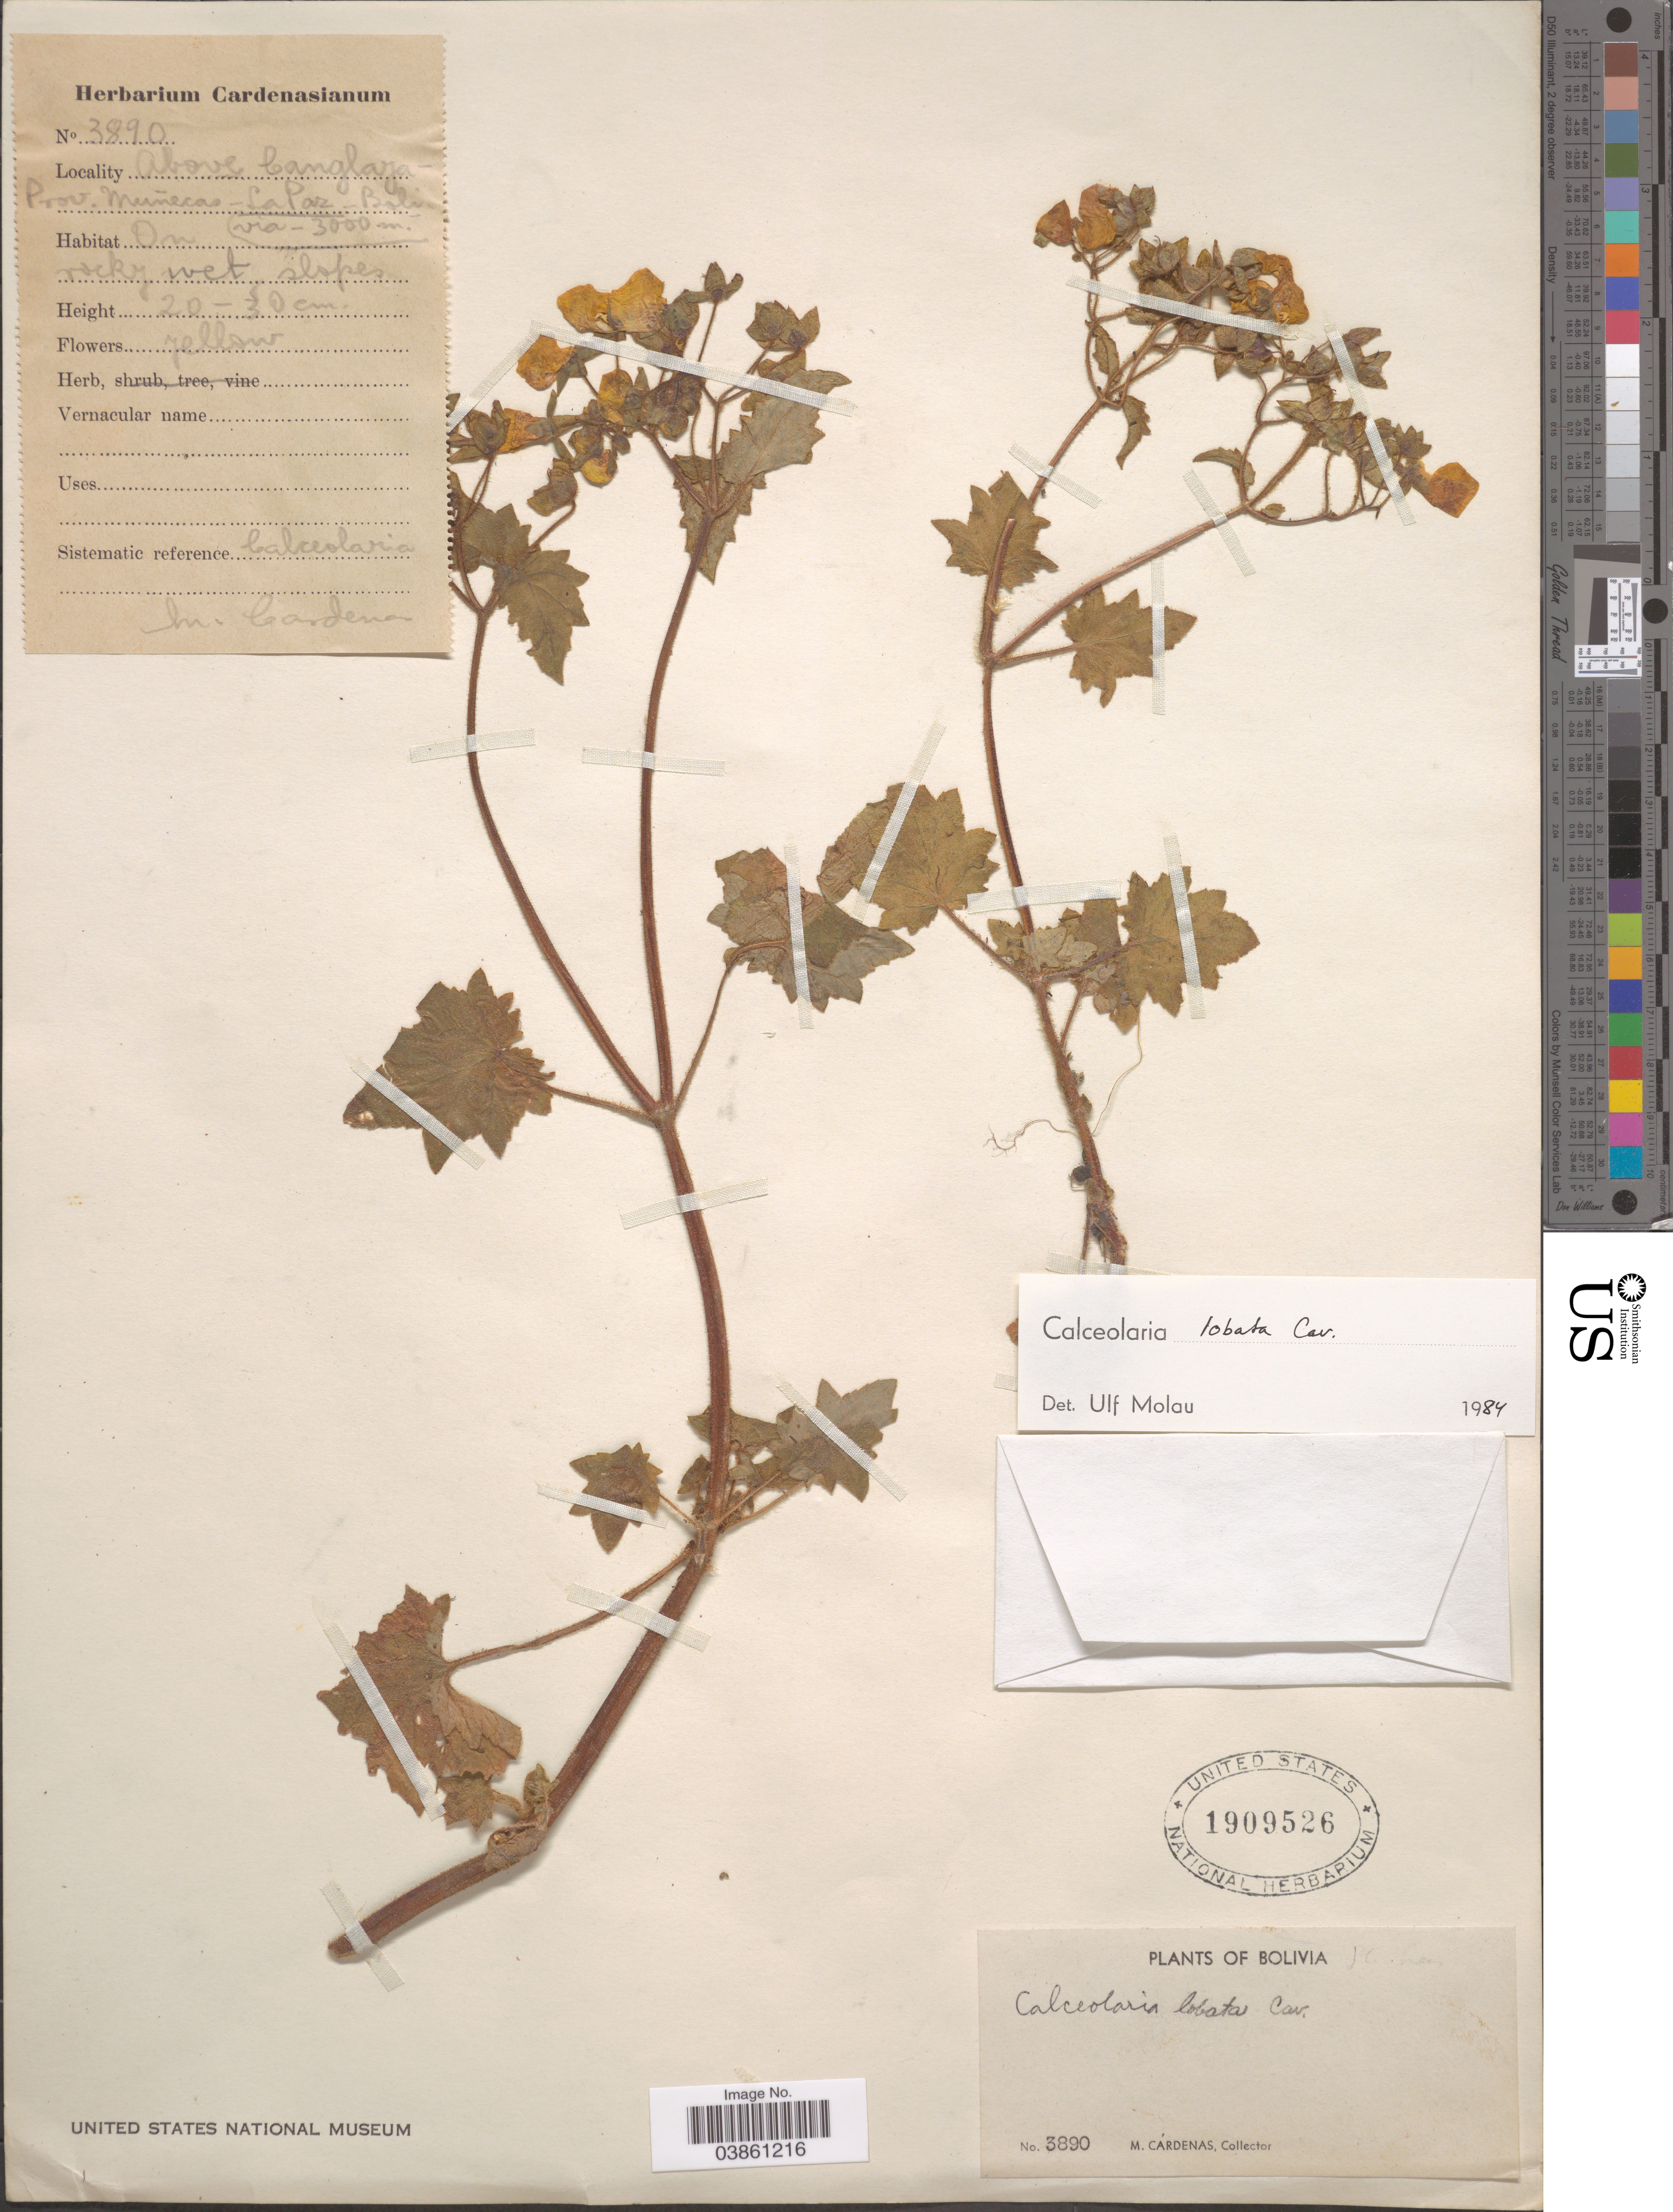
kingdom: Plantae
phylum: Tracheophyta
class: Magnoliopsida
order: Lamiales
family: Calceolariaceae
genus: Calceolaria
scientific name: Calceolaria lobata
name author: Cav.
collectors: M. Cárdenas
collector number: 3890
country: Bolivia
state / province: La Paz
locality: Above Canglaya- Prov. Muñecas.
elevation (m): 3000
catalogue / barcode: US 1909526